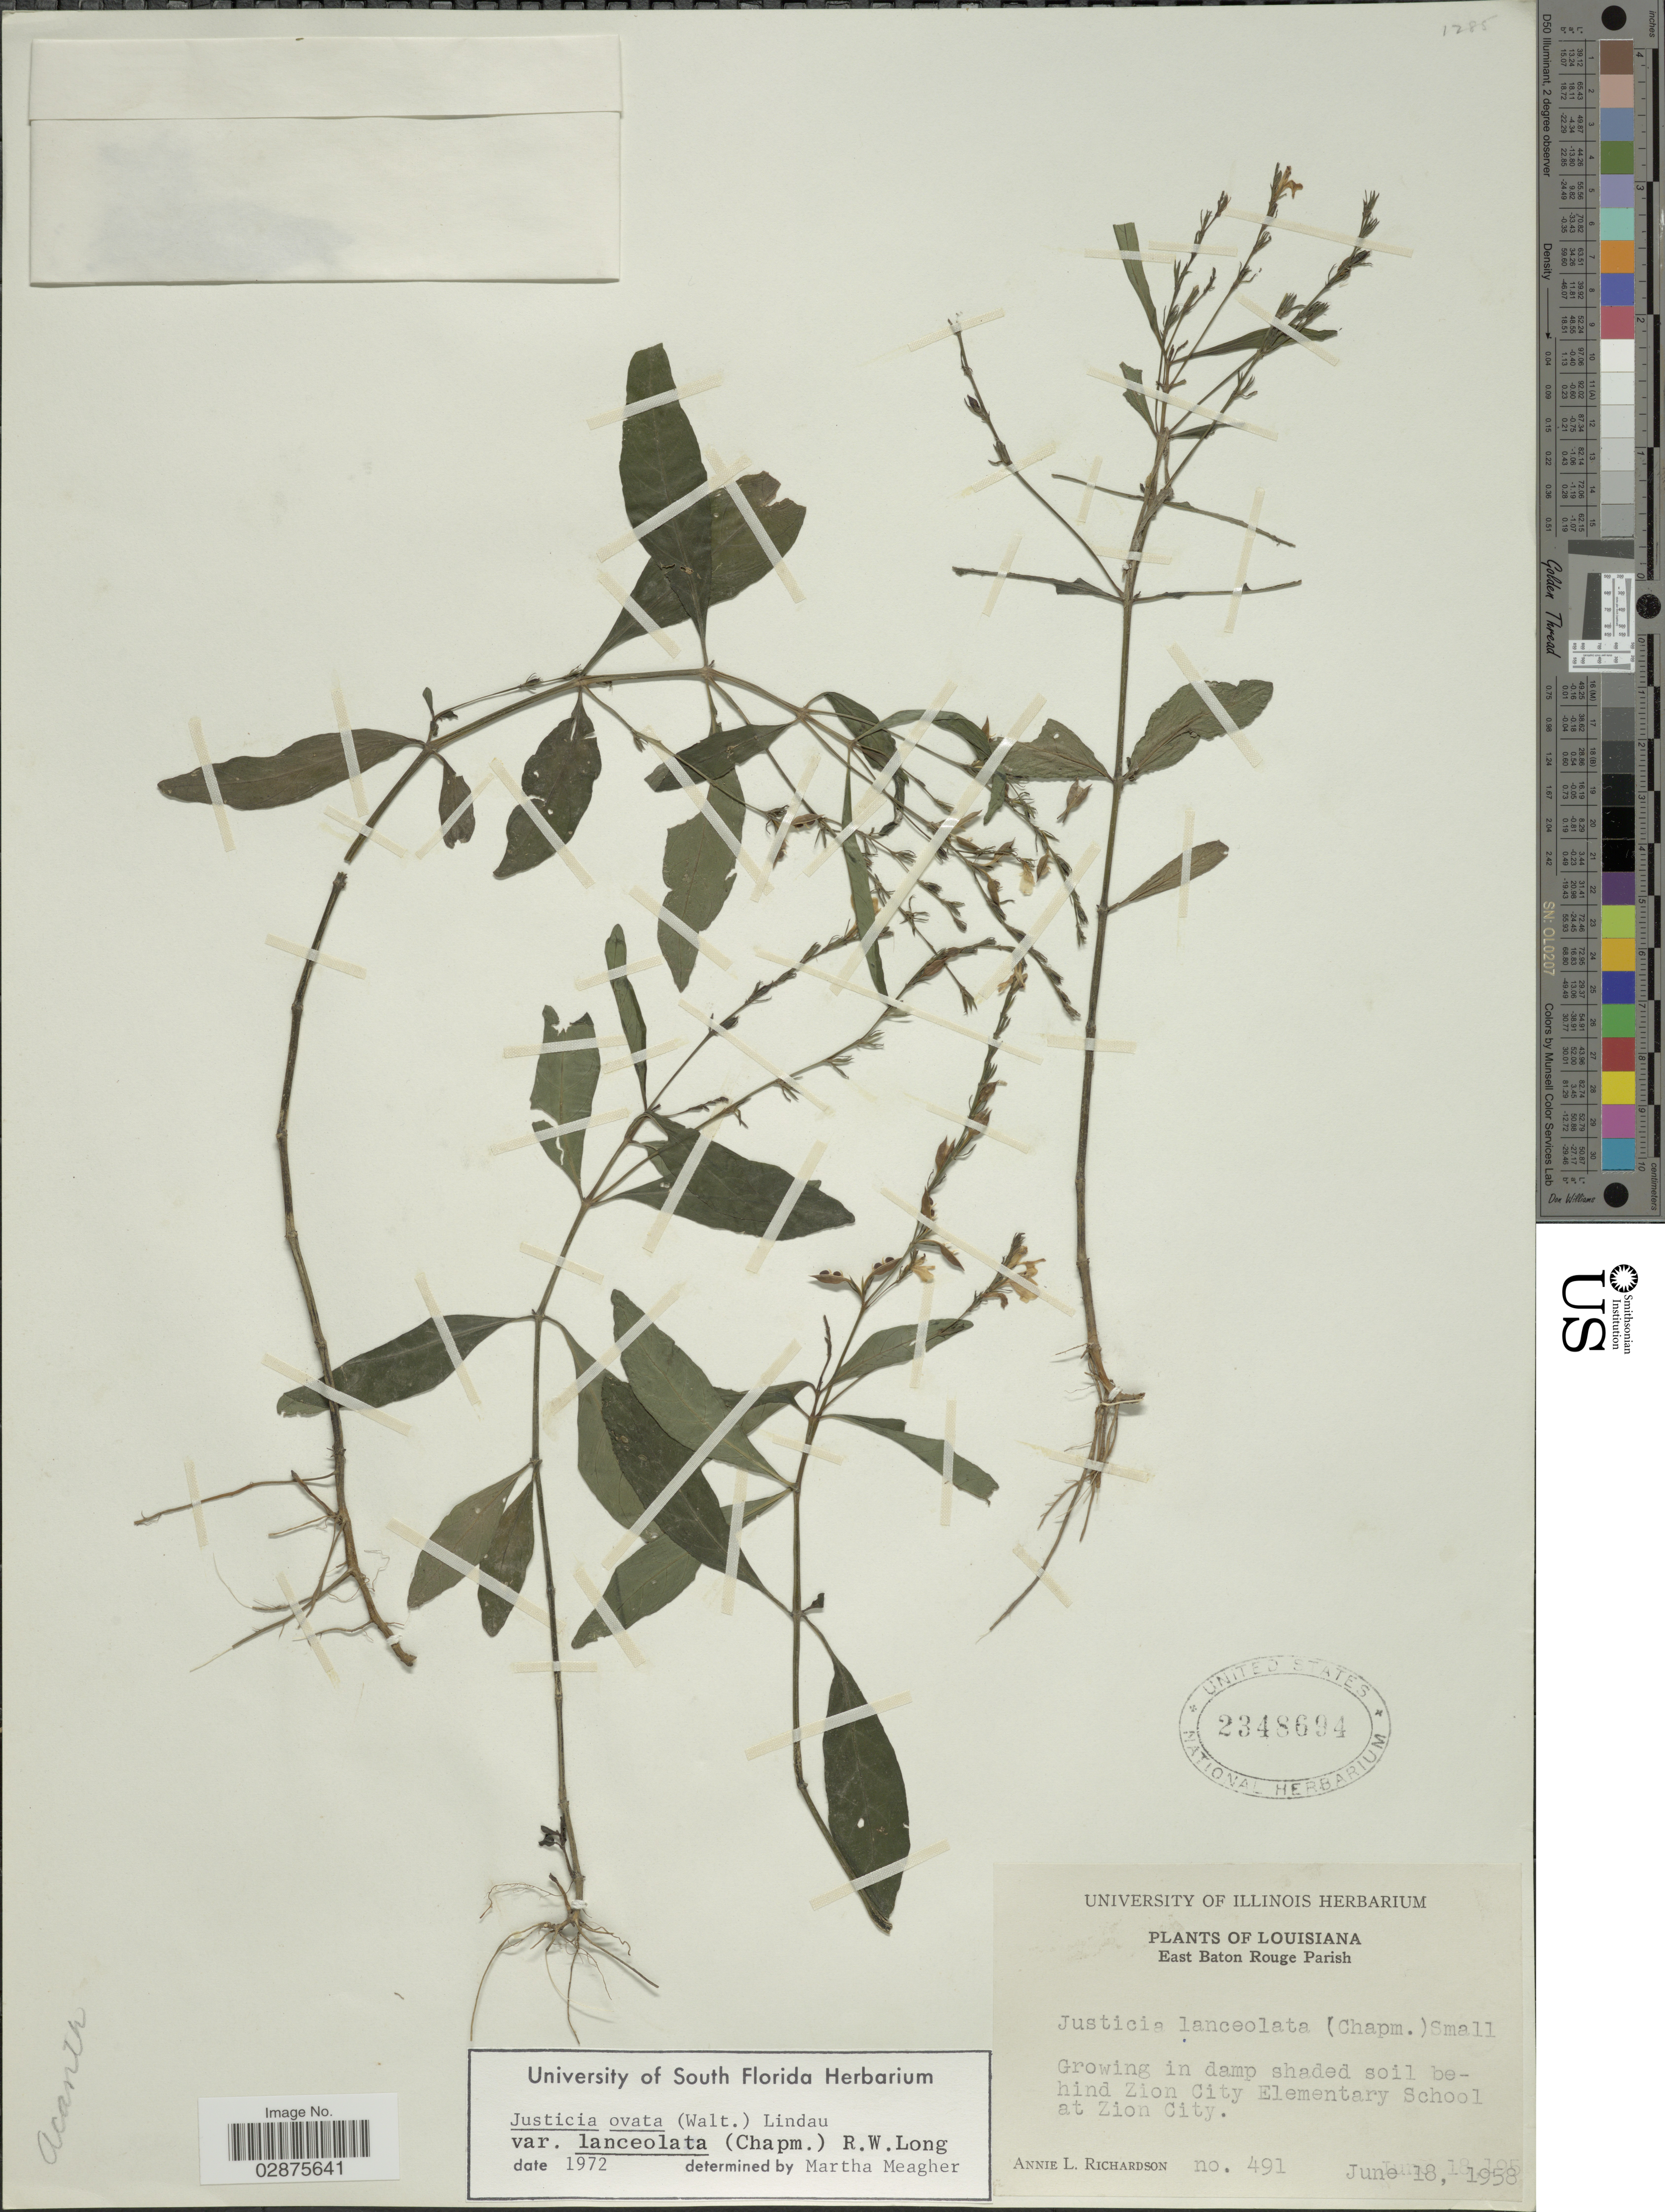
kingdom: Plantae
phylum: Tracheophyta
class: Magnoliopsida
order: Lamiales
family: Acanthaceae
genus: Justicia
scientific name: Justicia lanceolata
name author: (Chapm.) Small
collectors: A. L. Richardson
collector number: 491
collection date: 1958-06-18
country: United States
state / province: Louisiana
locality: East Baton Rouge Parish. Growing in damp shaded soil behind Zion City Elementary School at Zion City.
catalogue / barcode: US 2348694